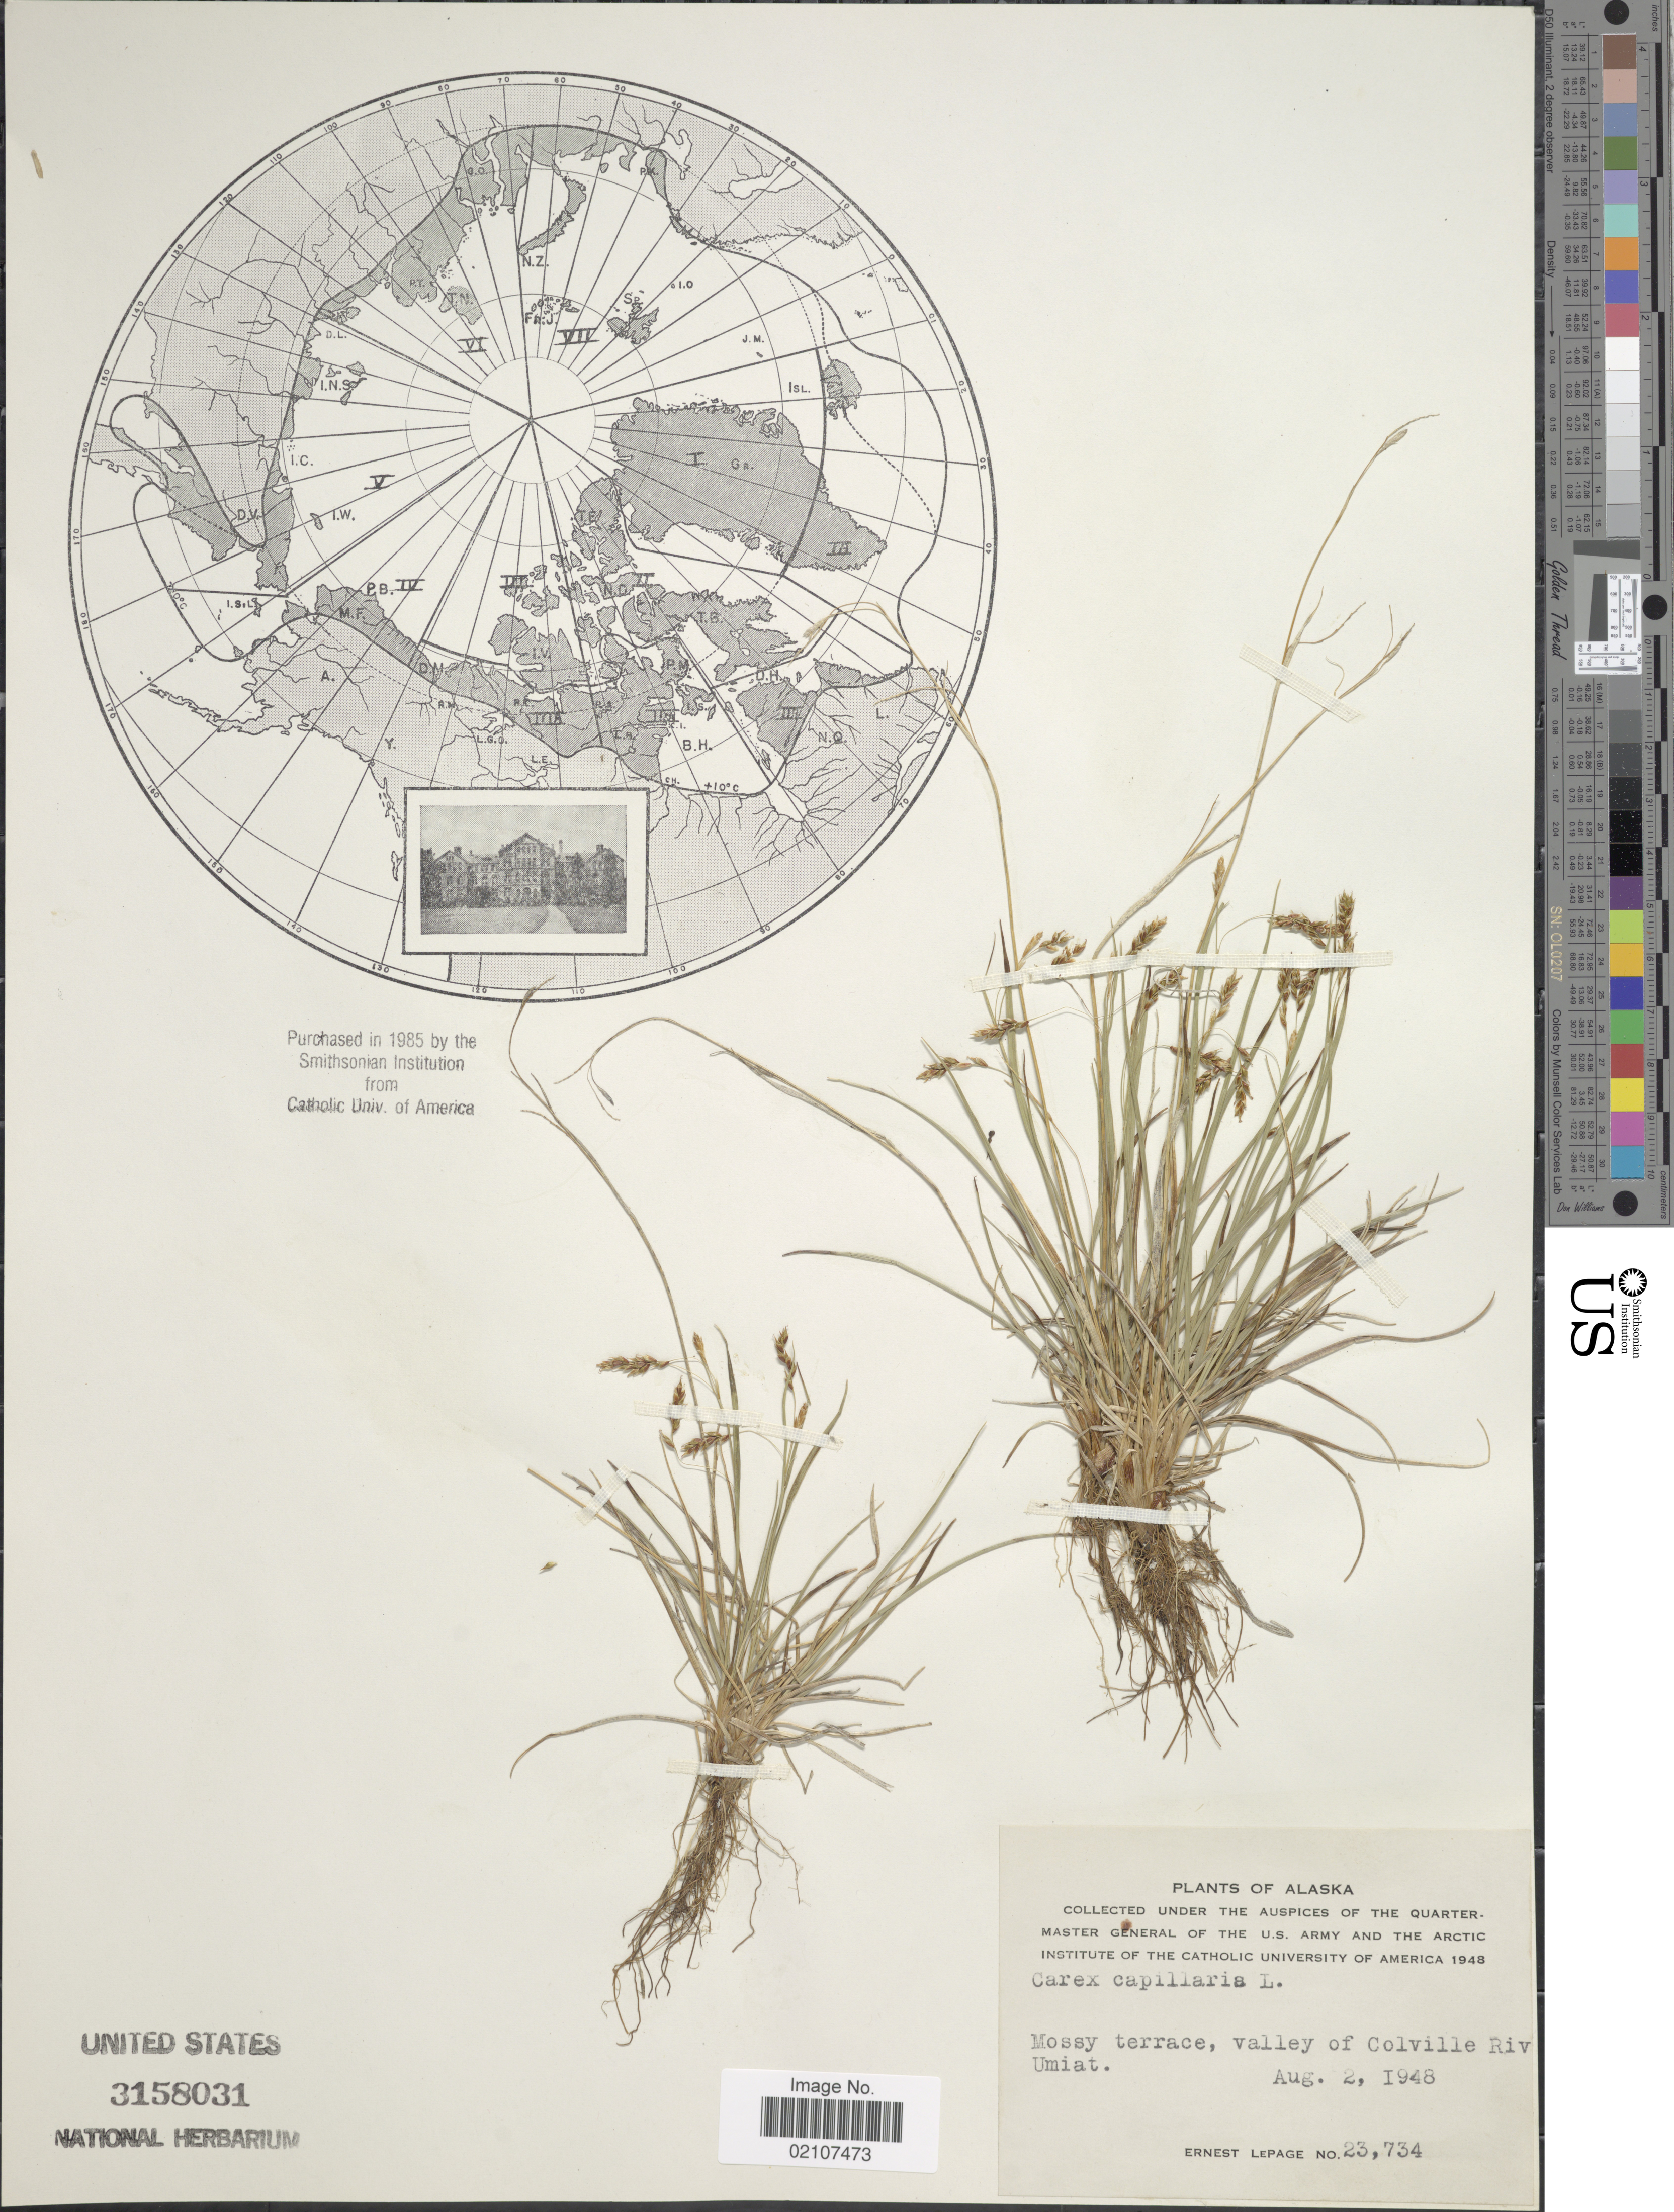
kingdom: Plantae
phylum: Tracheophyta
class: Liliopsida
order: Poales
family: Cyperaceae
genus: Carex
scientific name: Carex capillaris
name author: L.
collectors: E. Lepage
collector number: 23734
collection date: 1948-08-02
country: United States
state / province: Alaska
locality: Mossy terrace, valley of Colville Riv, Umiat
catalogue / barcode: US 3158031